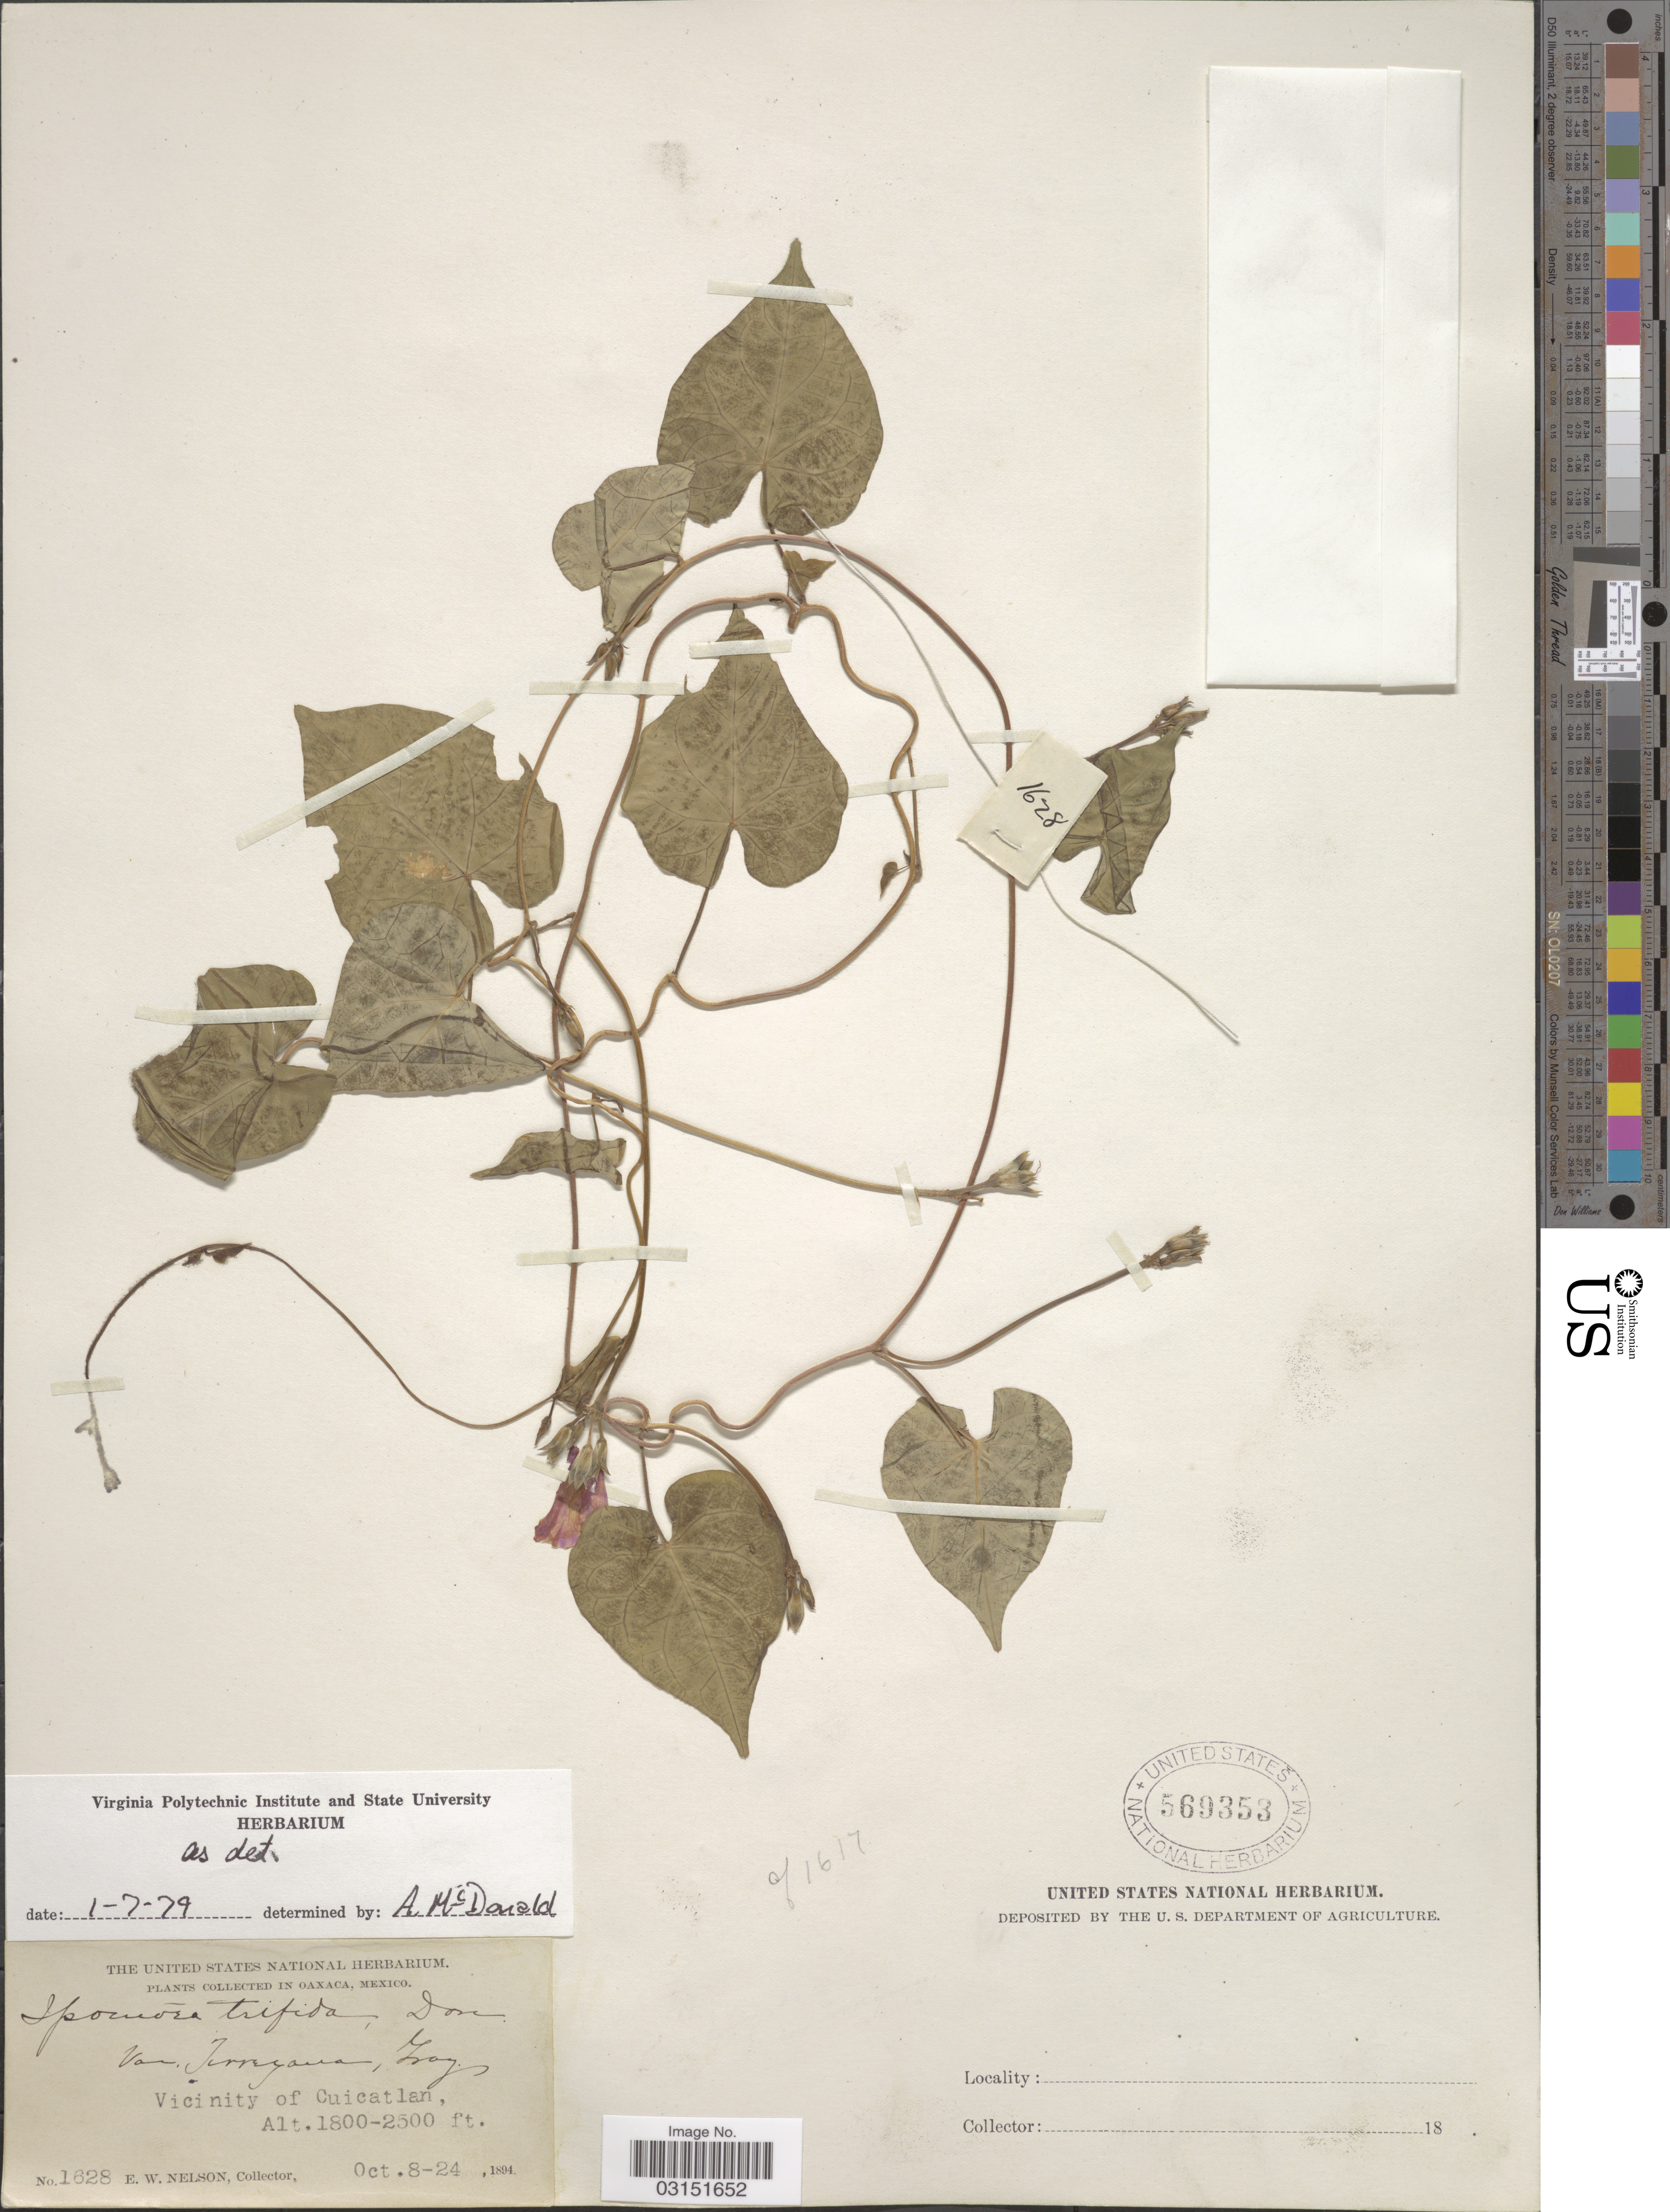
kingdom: Plantae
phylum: Tracheophyta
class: Magnoliopsida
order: Solanales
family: Convolvulaceae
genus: Ipomoea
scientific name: Ipomoea trifida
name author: (Kunth) G. Don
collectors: E. W. Nelson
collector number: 1628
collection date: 1894-10-08/1894-10-24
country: Mexico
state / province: Oaxaca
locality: Vicinity of Cuicatlan.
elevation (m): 549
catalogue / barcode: US 569353